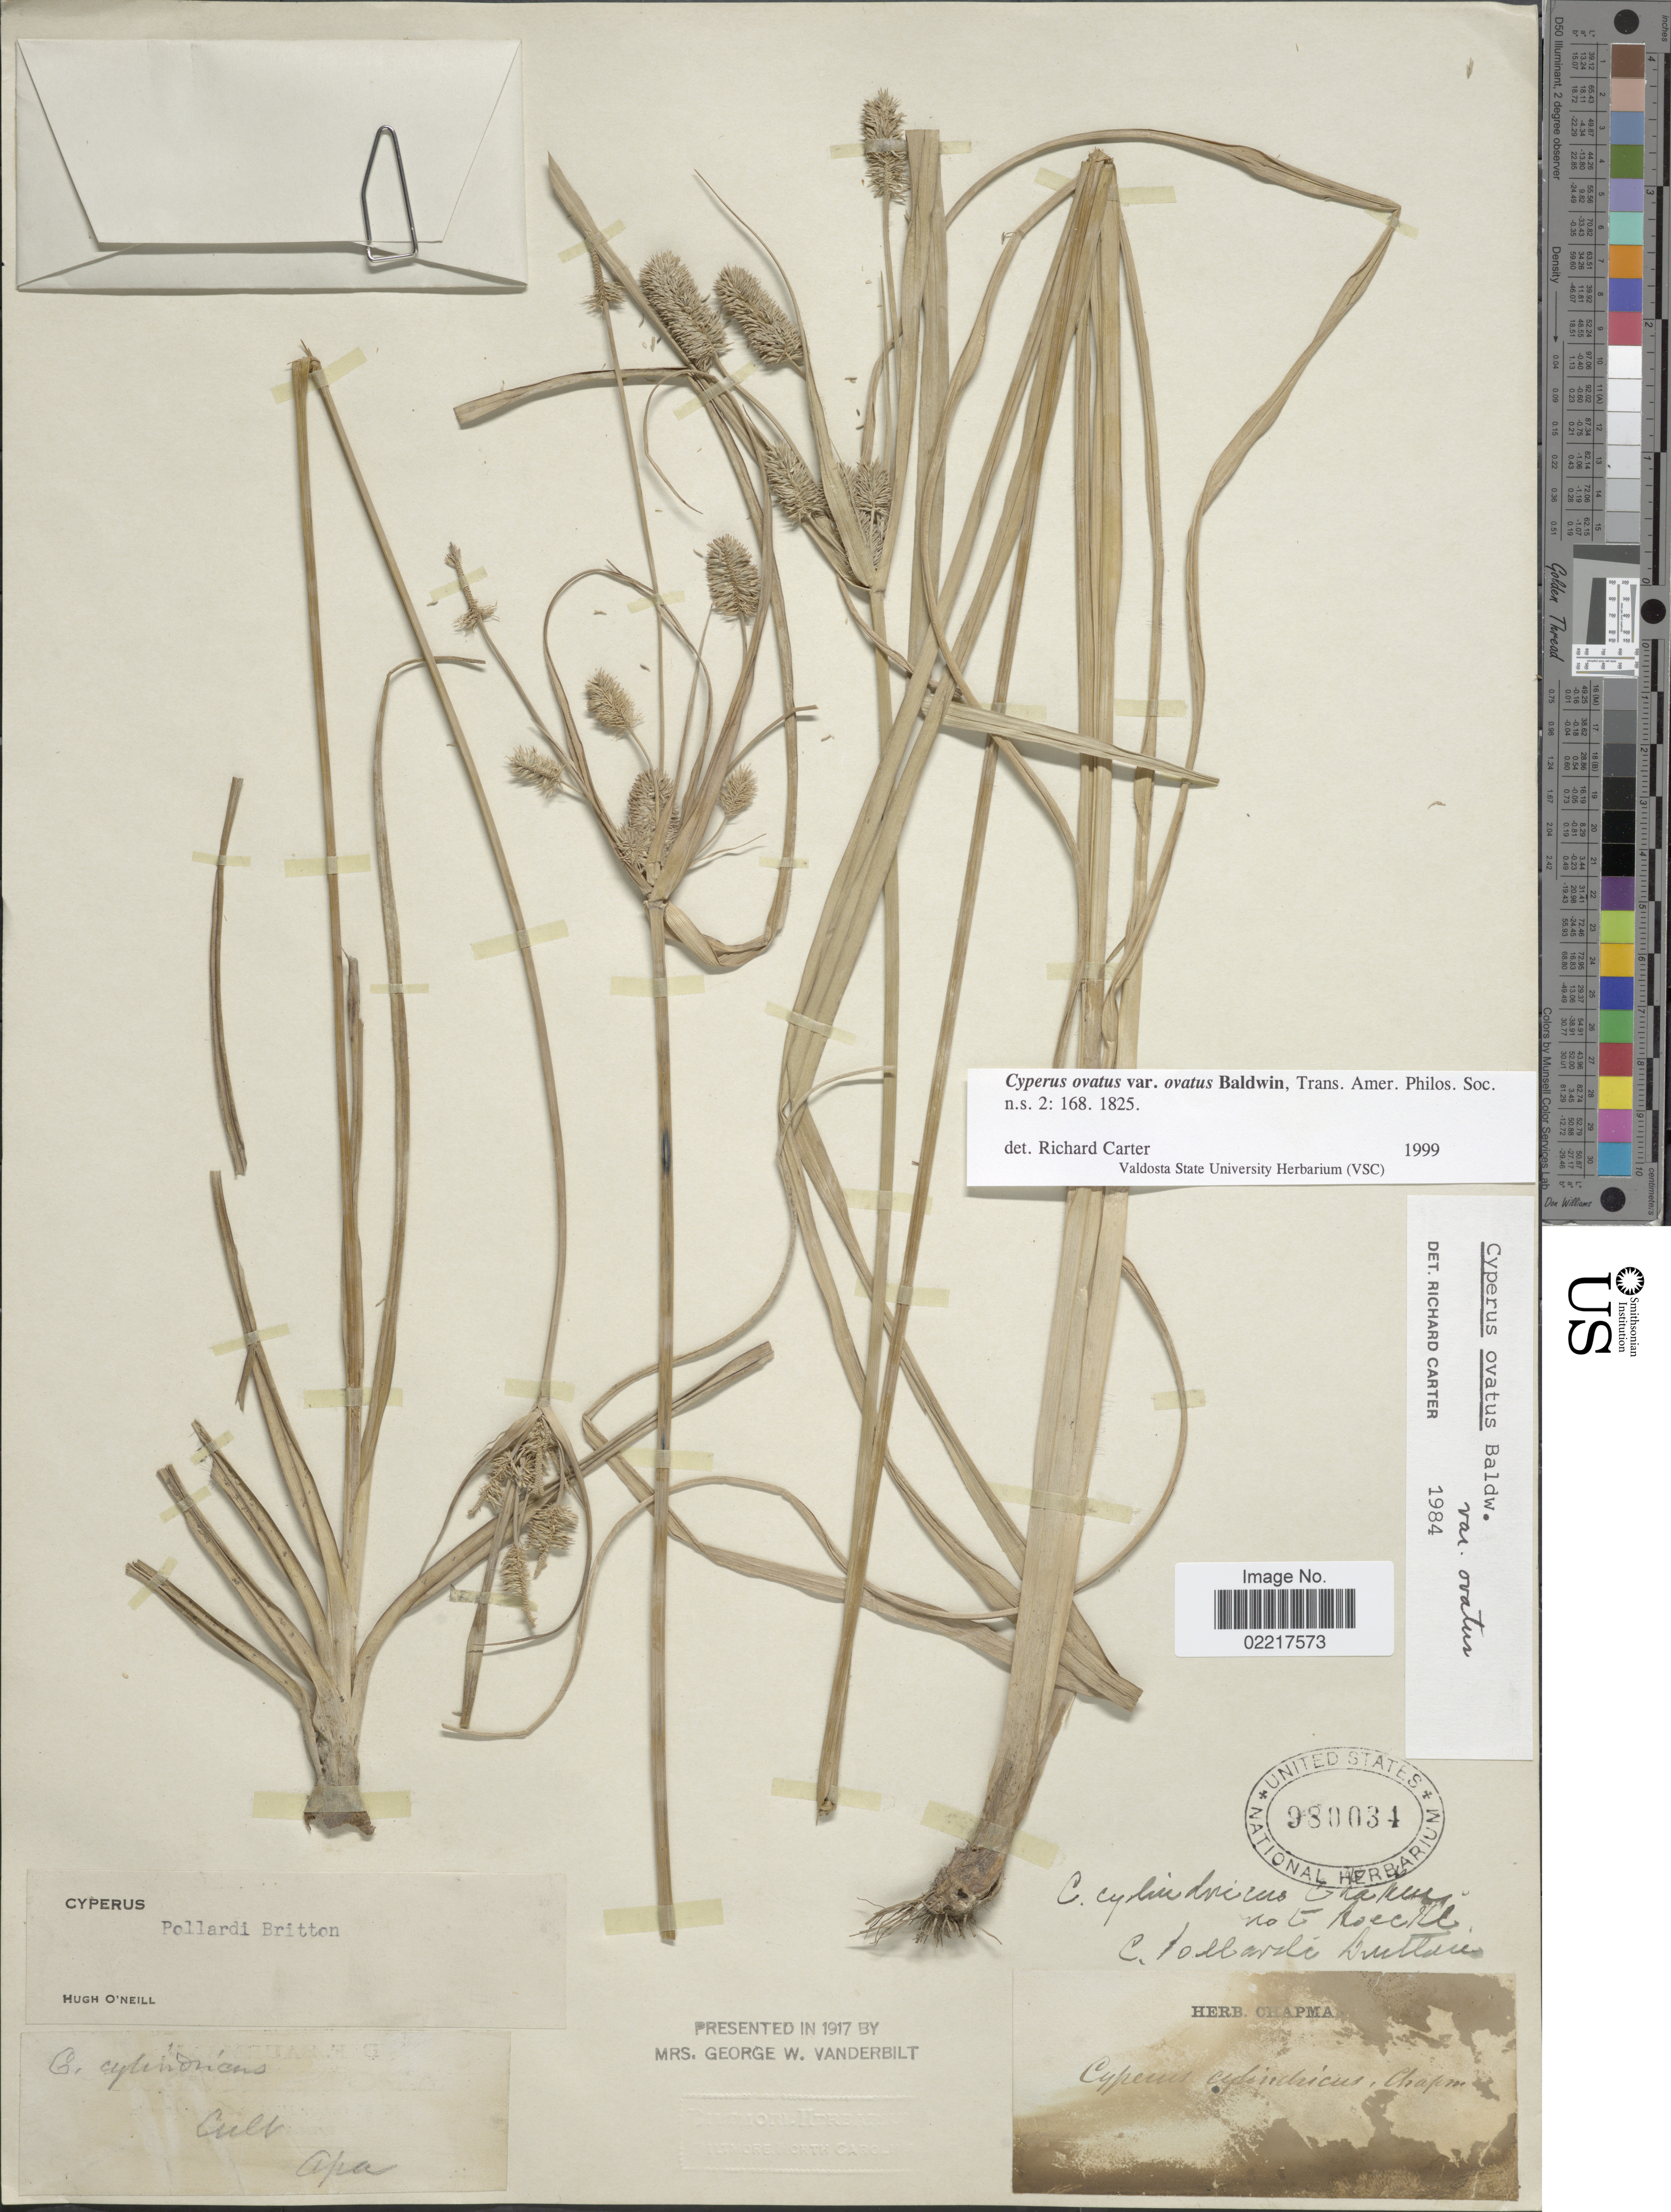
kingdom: Plantae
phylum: Tracheophyta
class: Liliopsida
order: Poales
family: Cyperaceae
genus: Cyperus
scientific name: Cyperus ovatus var. ovatus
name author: Baldwin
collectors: ex herb. Chapman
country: United States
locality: Apa.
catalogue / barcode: US 980034